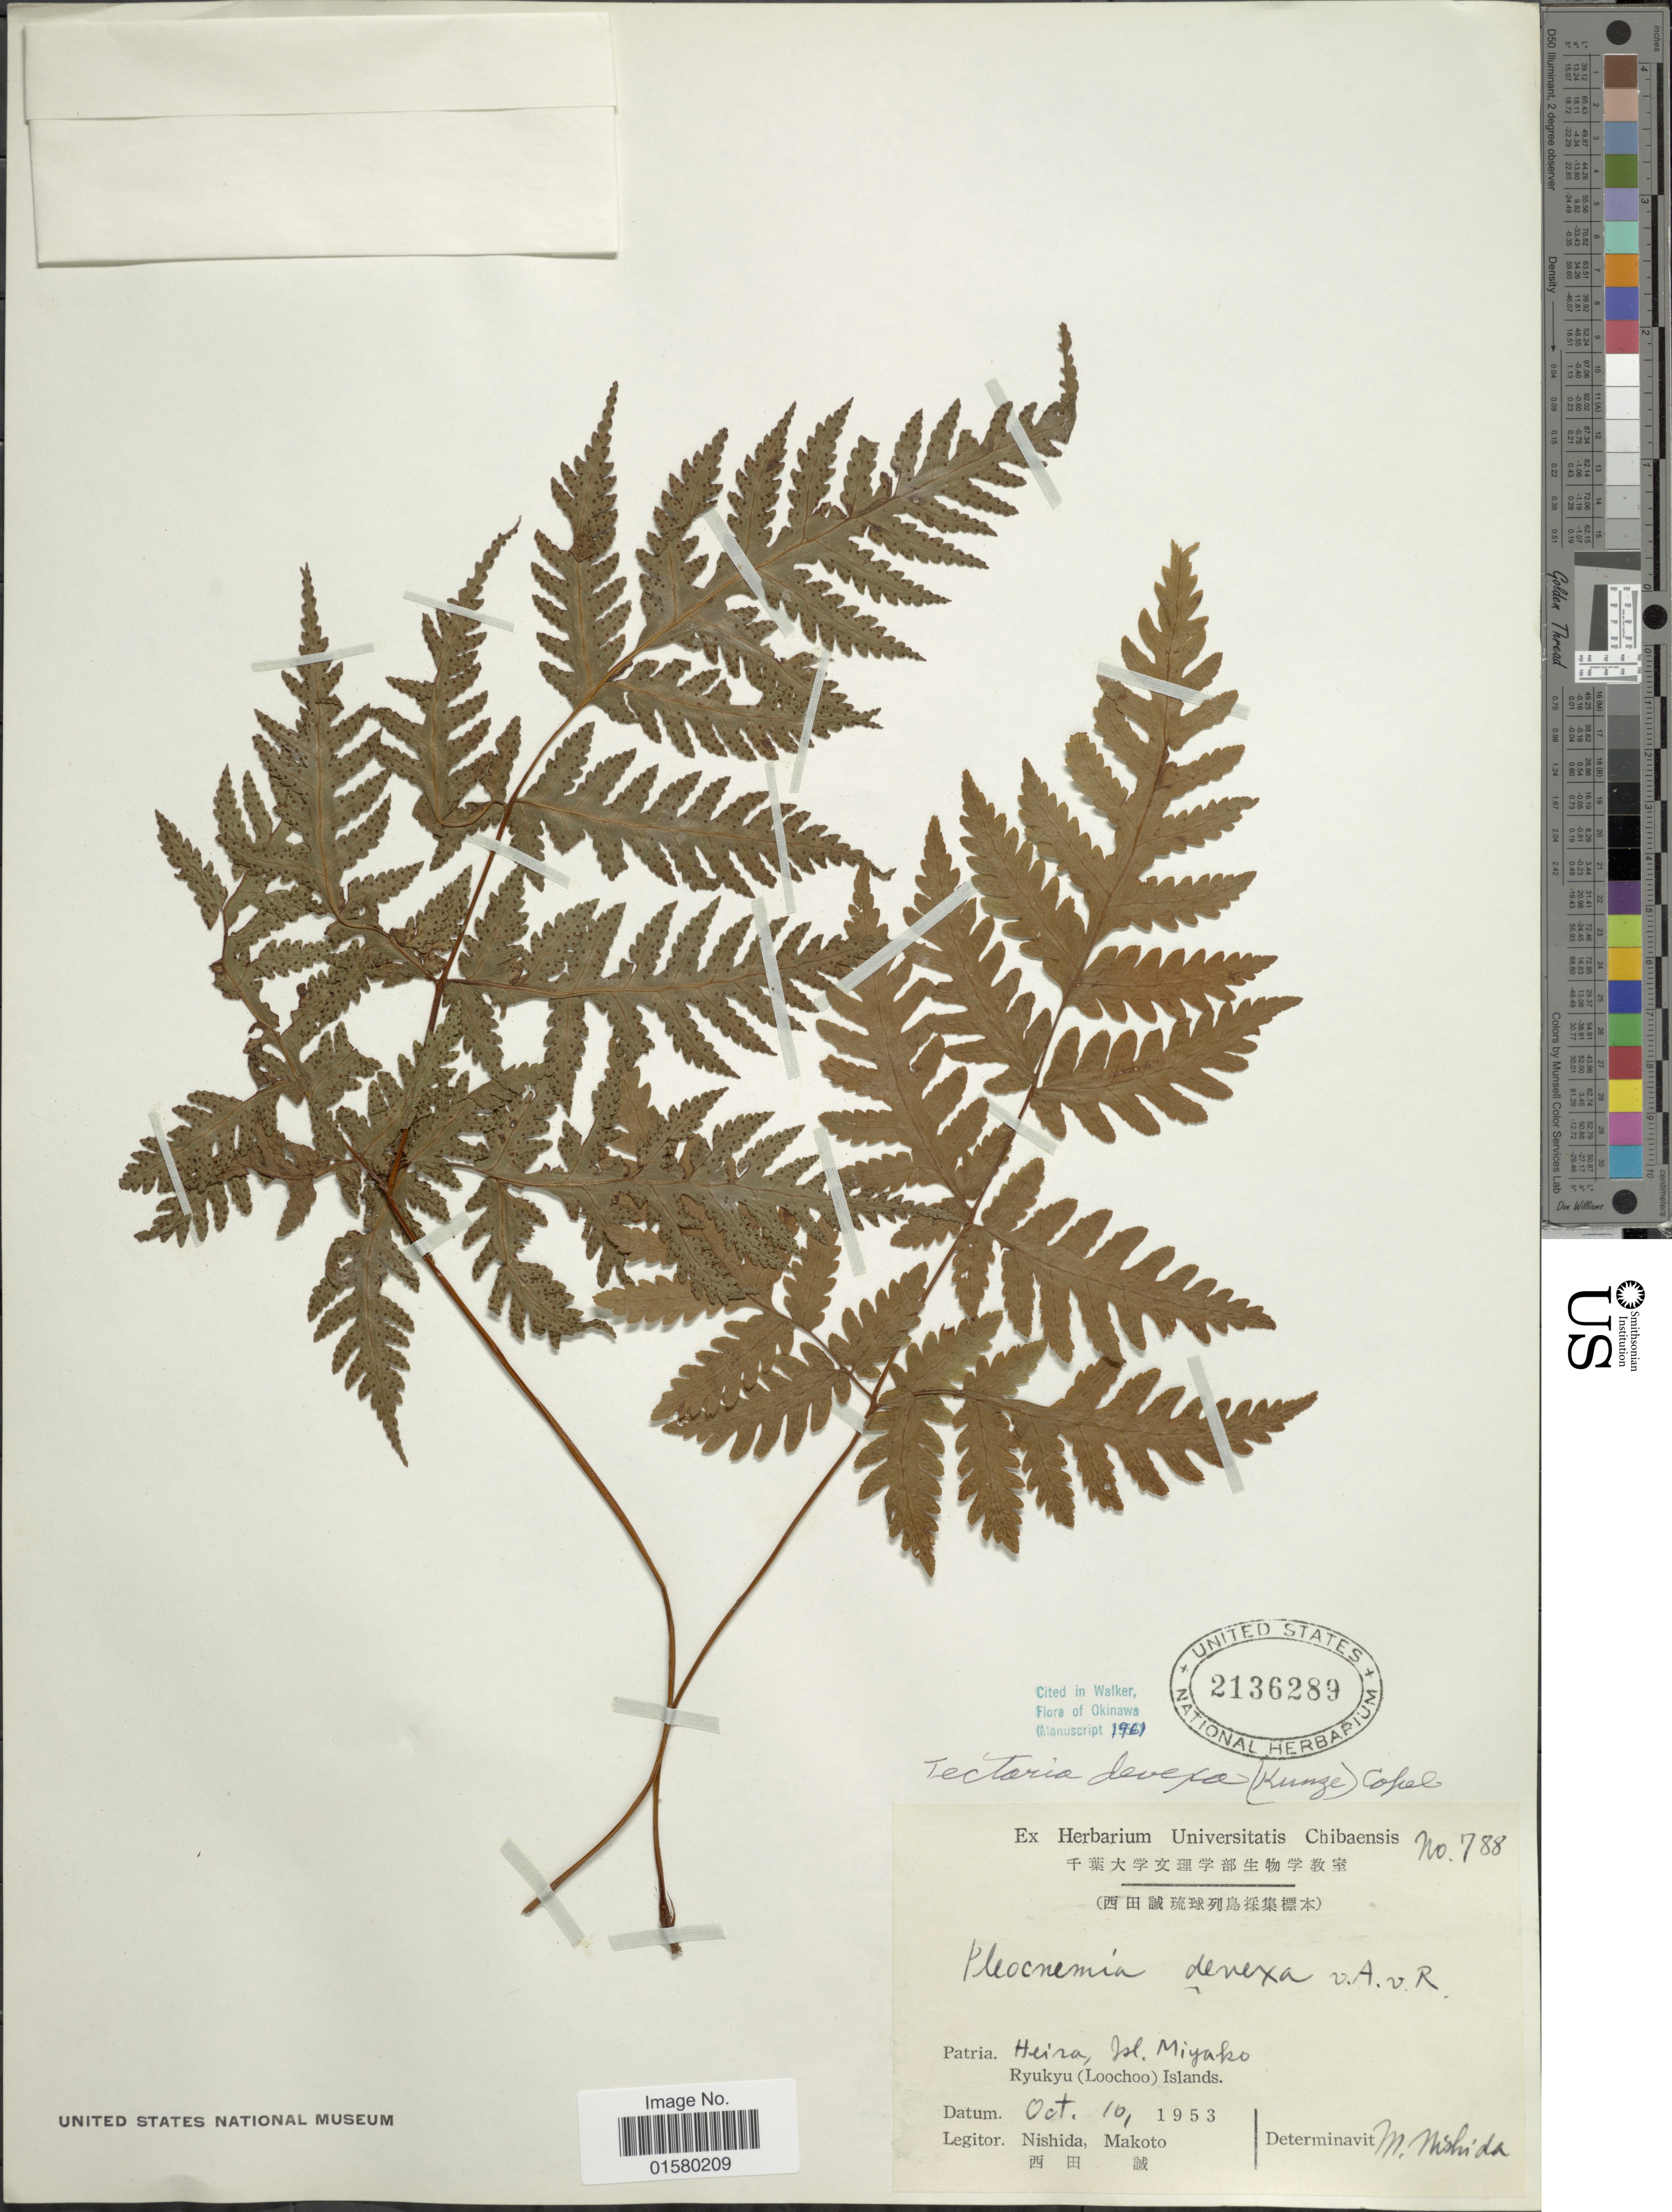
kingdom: Plantae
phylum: Tracheophyta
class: Polypodiopsida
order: Polypodiales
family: Tectariaceae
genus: Tectaria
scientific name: Tectaria devexa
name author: (Kunze) Copel.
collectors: Nishida & Makoto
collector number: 788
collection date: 1953-10-10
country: Japan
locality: Heira, Isl. Miyako, Ryukyu (Loochoo) Islands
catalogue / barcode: US 2136289